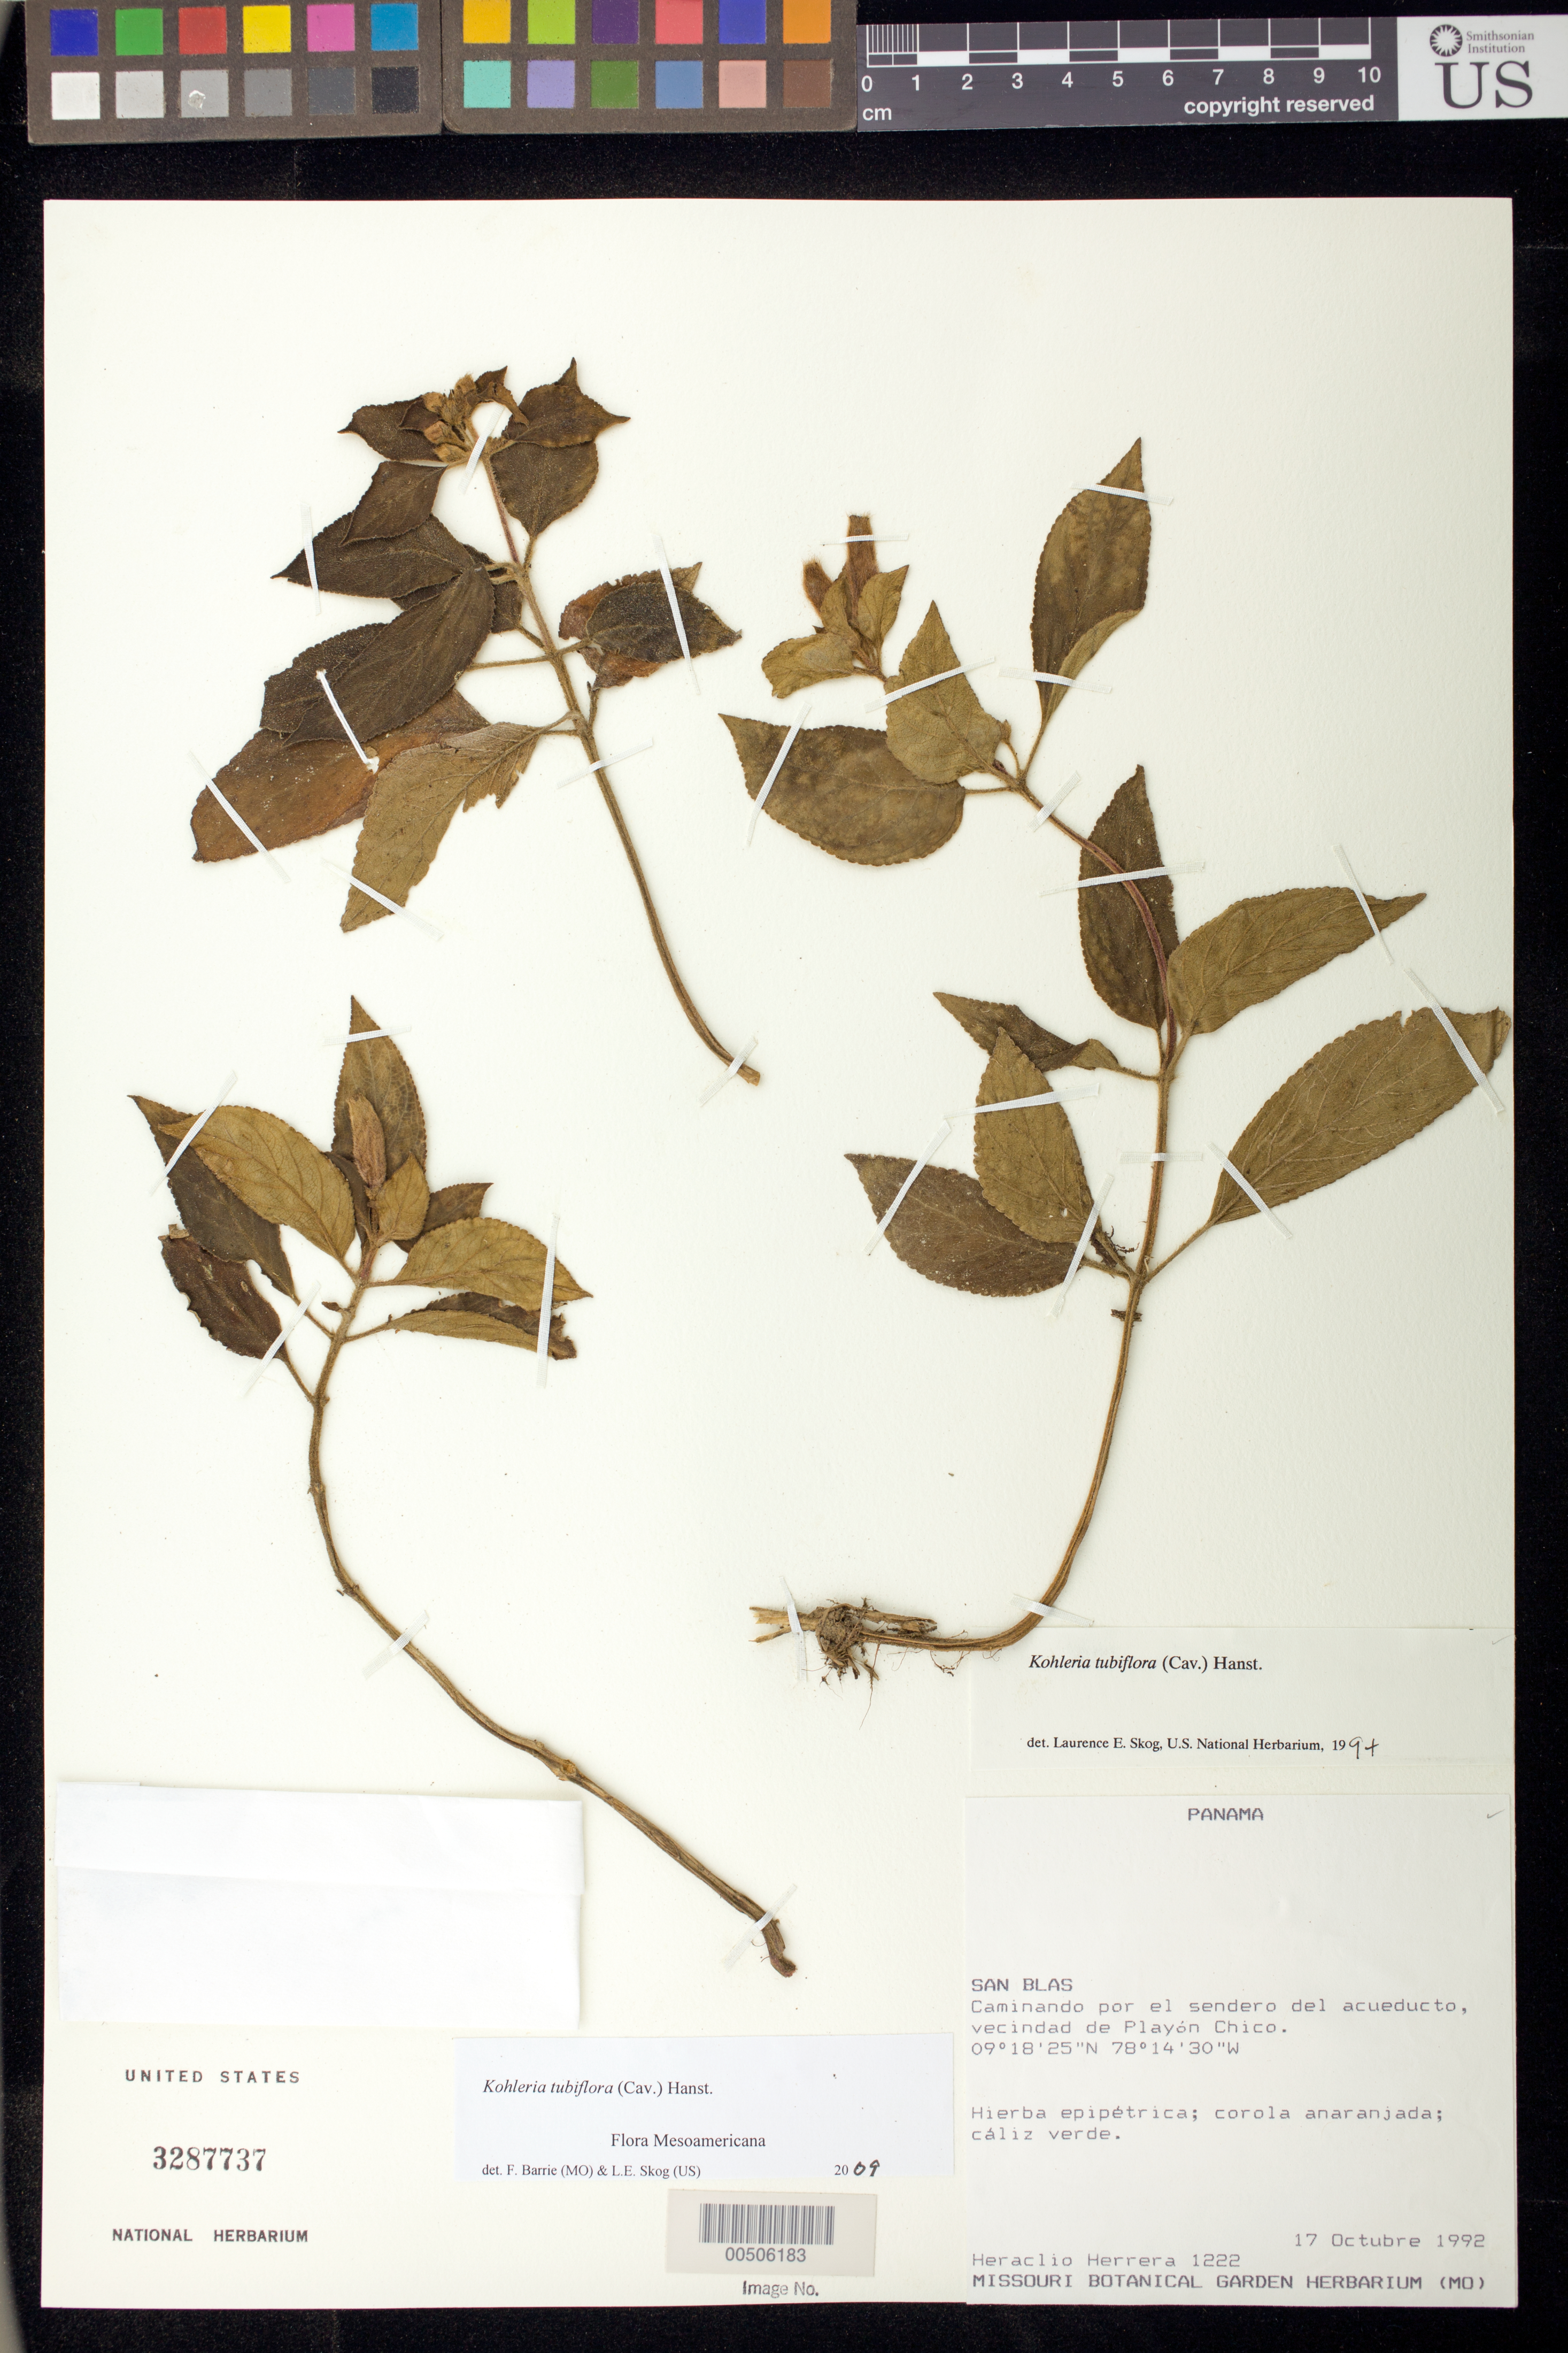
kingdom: Plantae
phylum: Tracheophyta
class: Magnoliopsida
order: Lamiales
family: Gesneriaceae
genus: Kohleria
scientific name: Kohleria tubiflora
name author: (Cav.) Hanst.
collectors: H. Herrera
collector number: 1222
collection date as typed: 17 Oct 1992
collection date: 1992-10-17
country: Panama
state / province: Kuna Yala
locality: Playon Chico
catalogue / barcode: US 3287737